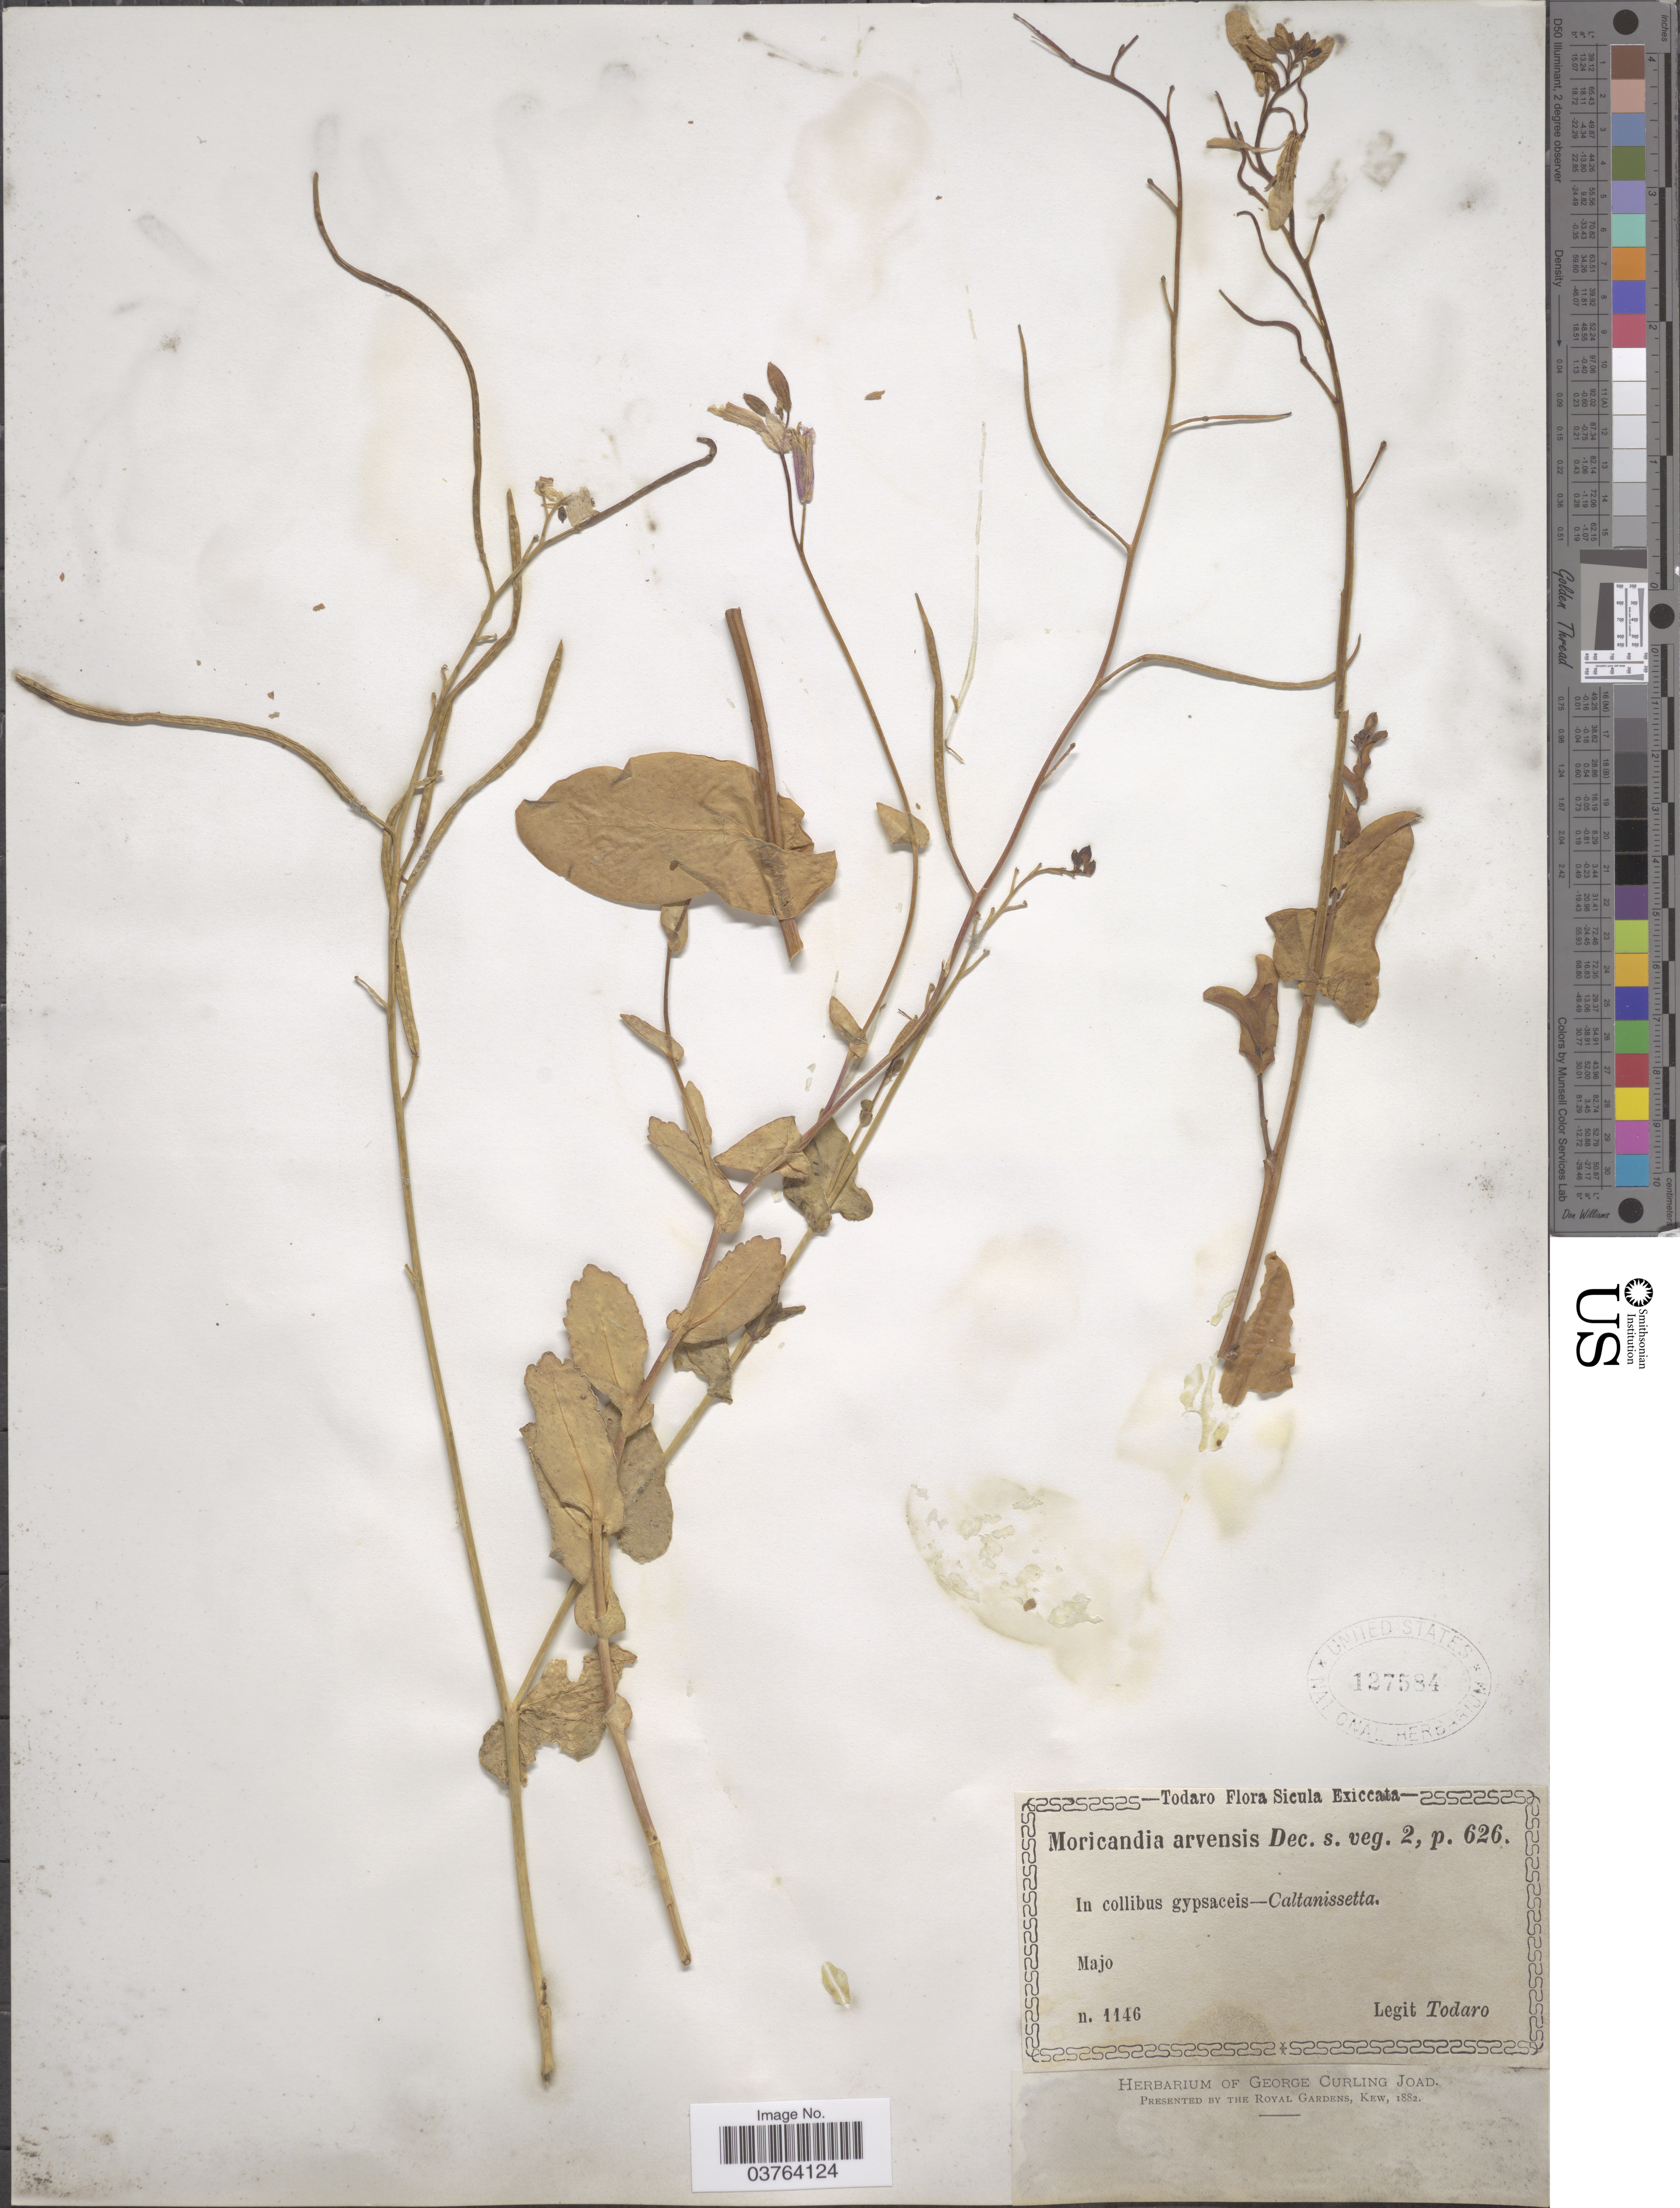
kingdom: Plantae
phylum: Tracheophyta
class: Magnoliopsida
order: Brassicales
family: Brassicaceae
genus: Moricandia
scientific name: Moricandia arvensis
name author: (L.) DC.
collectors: Todaro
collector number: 1146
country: Italy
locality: Sicula. In collibus gypsaceis - Caltanissetta.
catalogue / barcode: US 127584